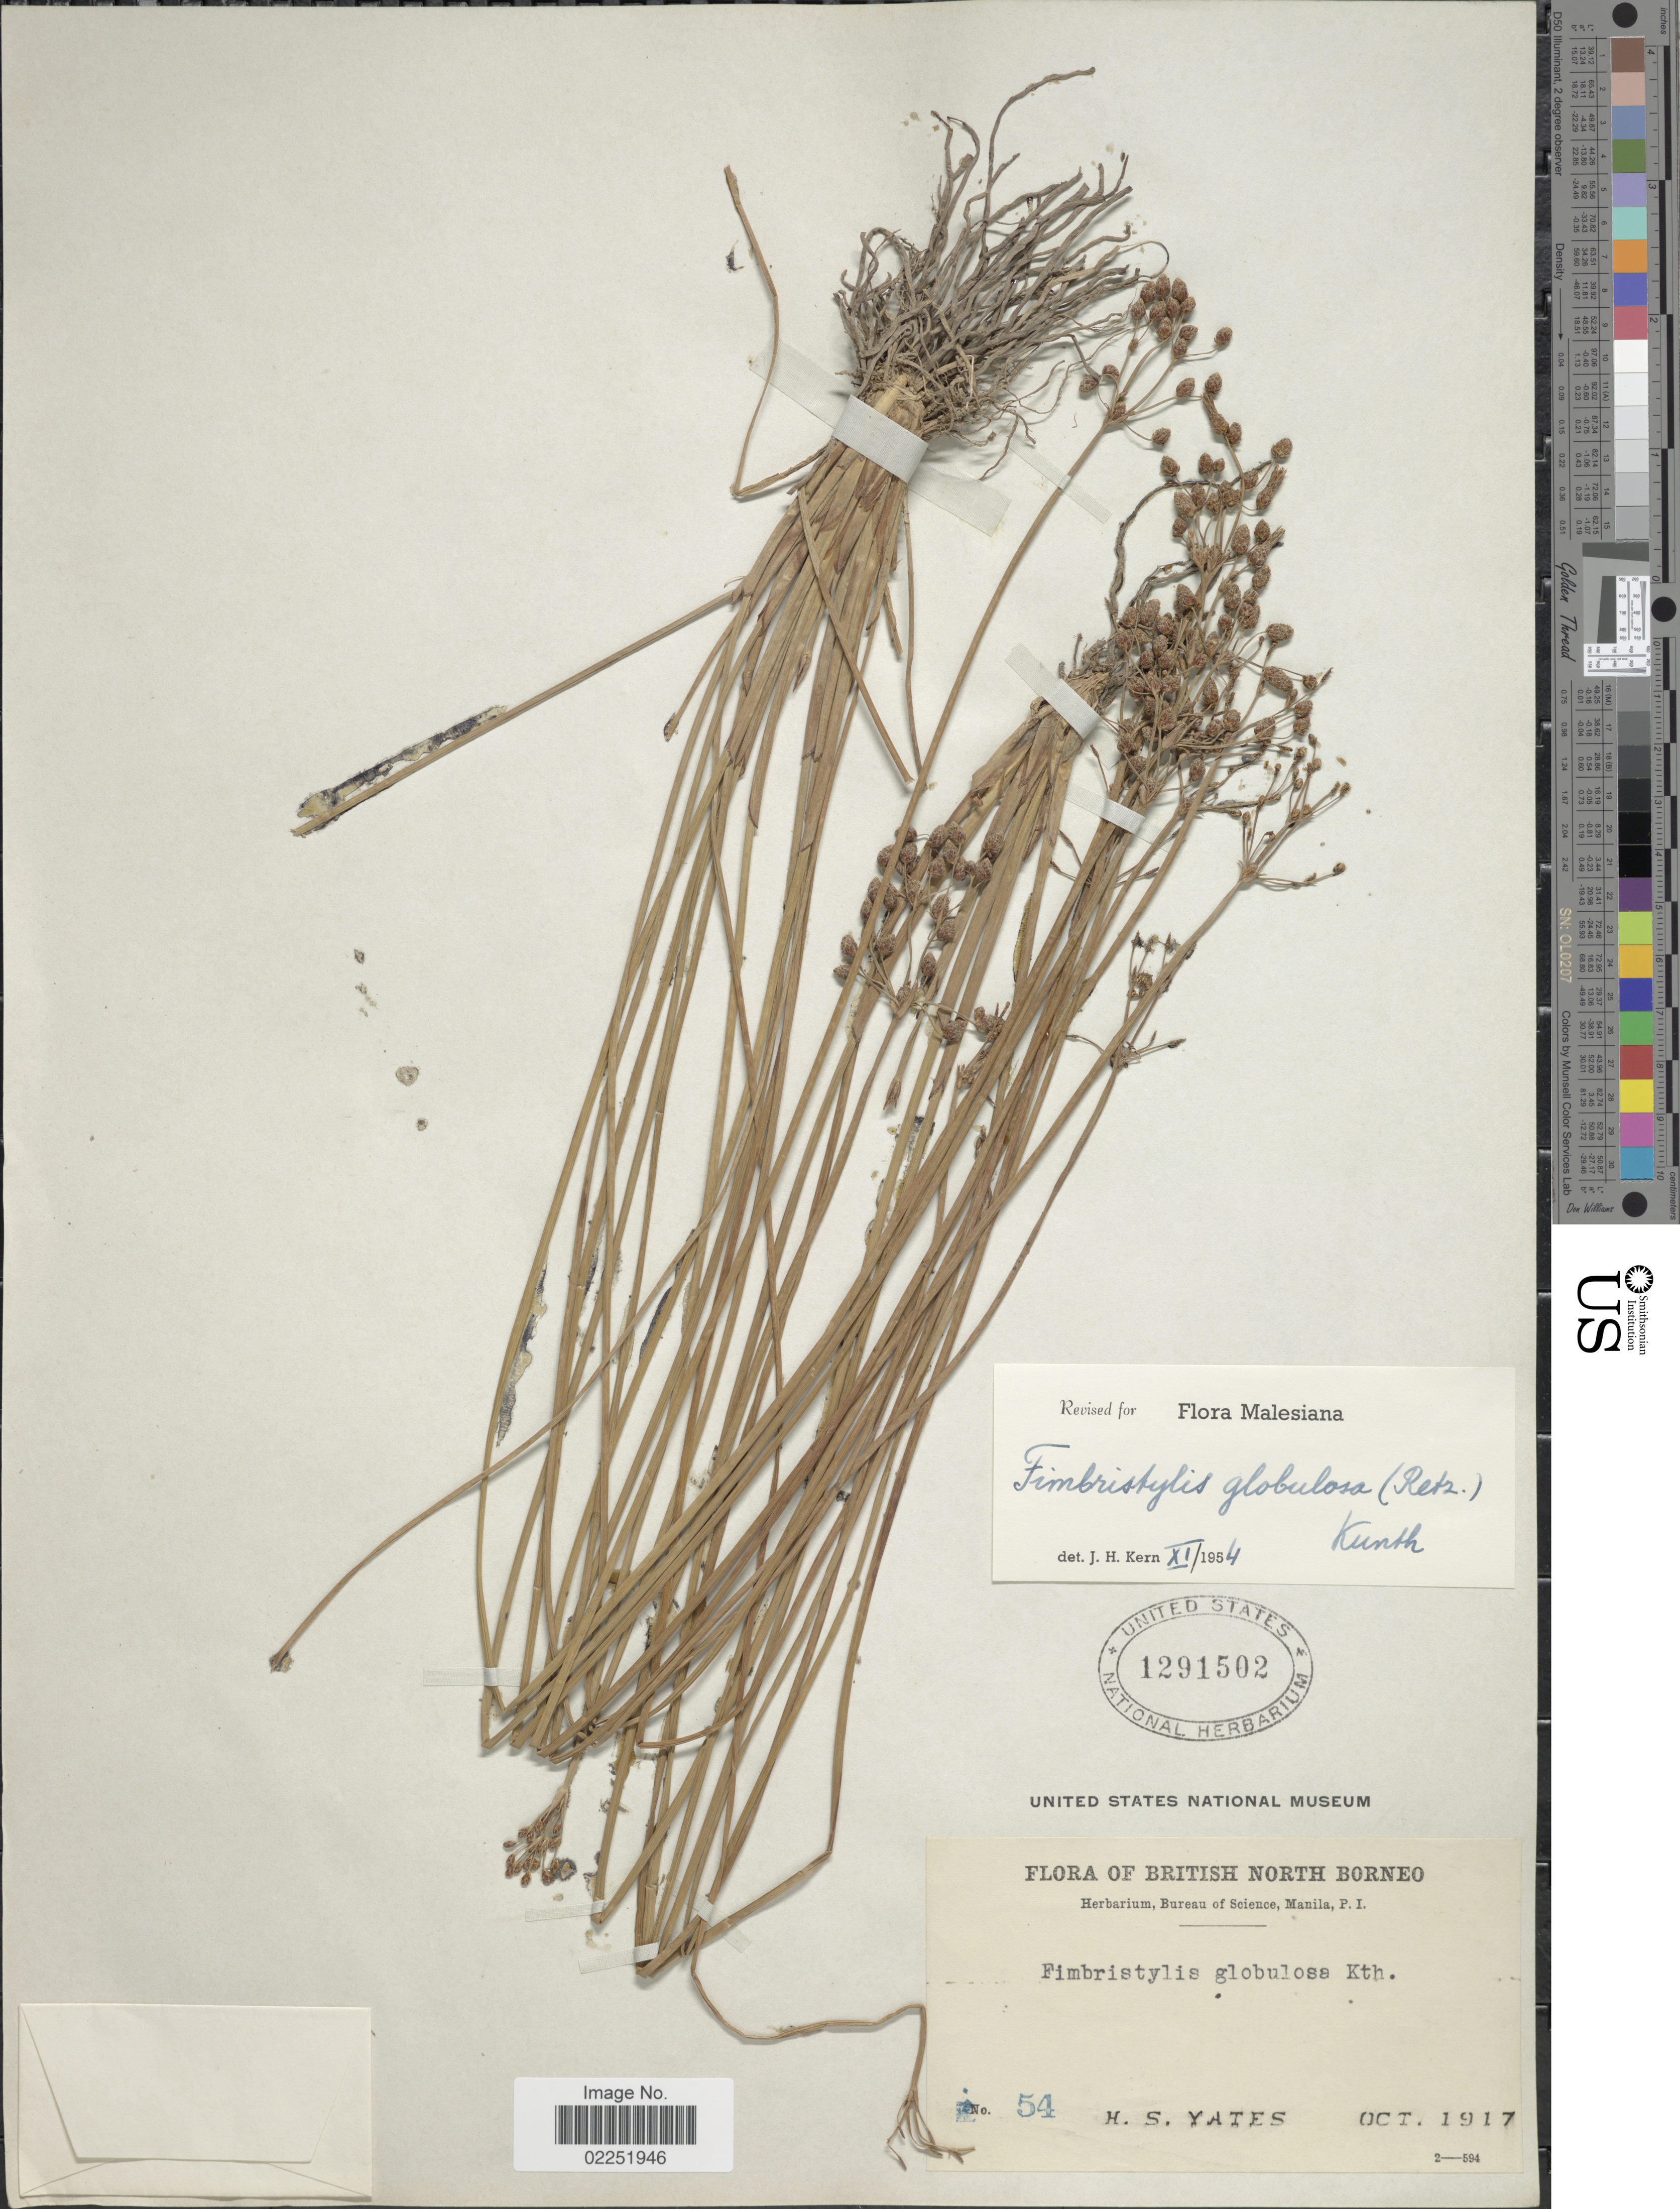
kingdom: Plantae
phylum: Tracheophyta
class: Liliopsida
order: Poales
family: Cyperaceae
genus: Fimbristylis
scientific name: Fimbristylis umbellaris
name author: (Lam.) Vahl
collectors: H. S. Yates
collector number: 54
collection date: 1917-10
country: Malaysia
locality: British North Borneo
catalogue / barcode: US 1291502